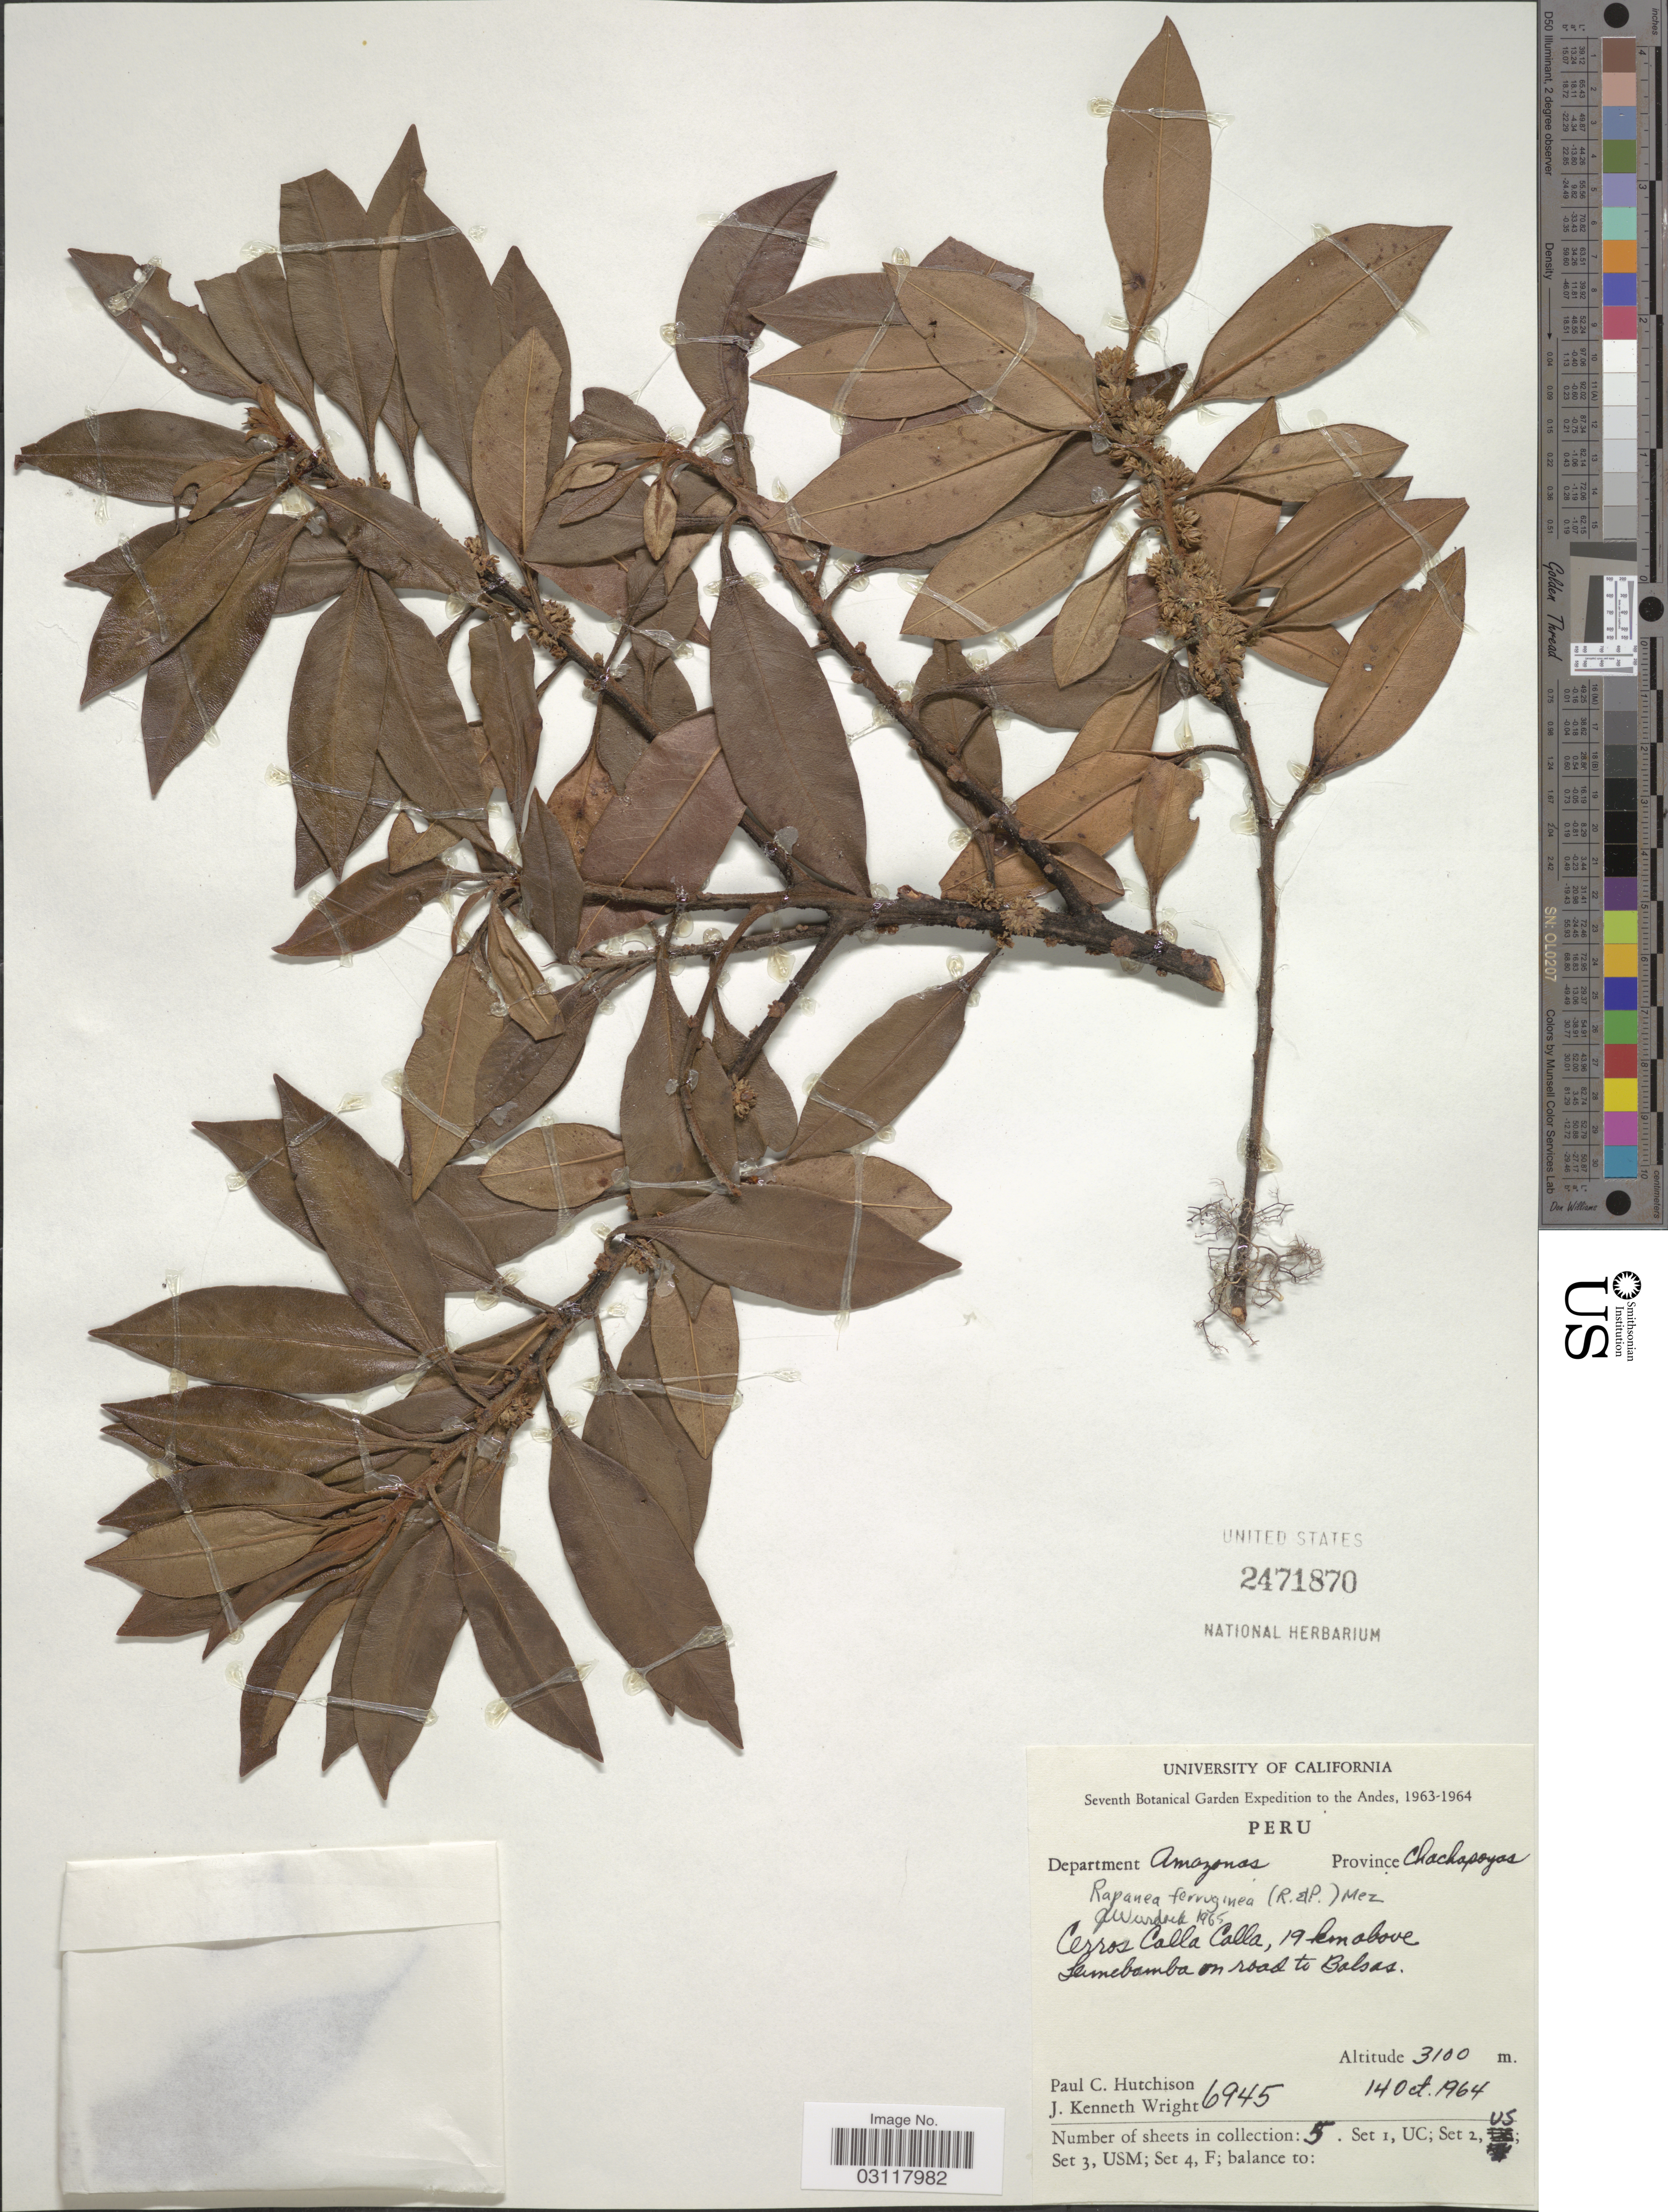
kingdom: Plantae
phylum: Tracheophyta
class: Magnoliopsida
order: Ericales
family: Primulaceae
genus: Rapanea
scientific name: Rapanea ferruginea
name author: (Ruiz & Pav.) Mez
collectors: P. C. Hutchison & J. K. Wright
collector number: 6945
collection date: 1964-10-14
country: Peru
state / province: Amazonas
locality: Cerros Calla Calla, 19 km. above Leimebamba on road to Balsas, Province Chachapoyas, Department Amazonas, The Andes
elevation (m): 3100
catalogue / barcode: US 2471870